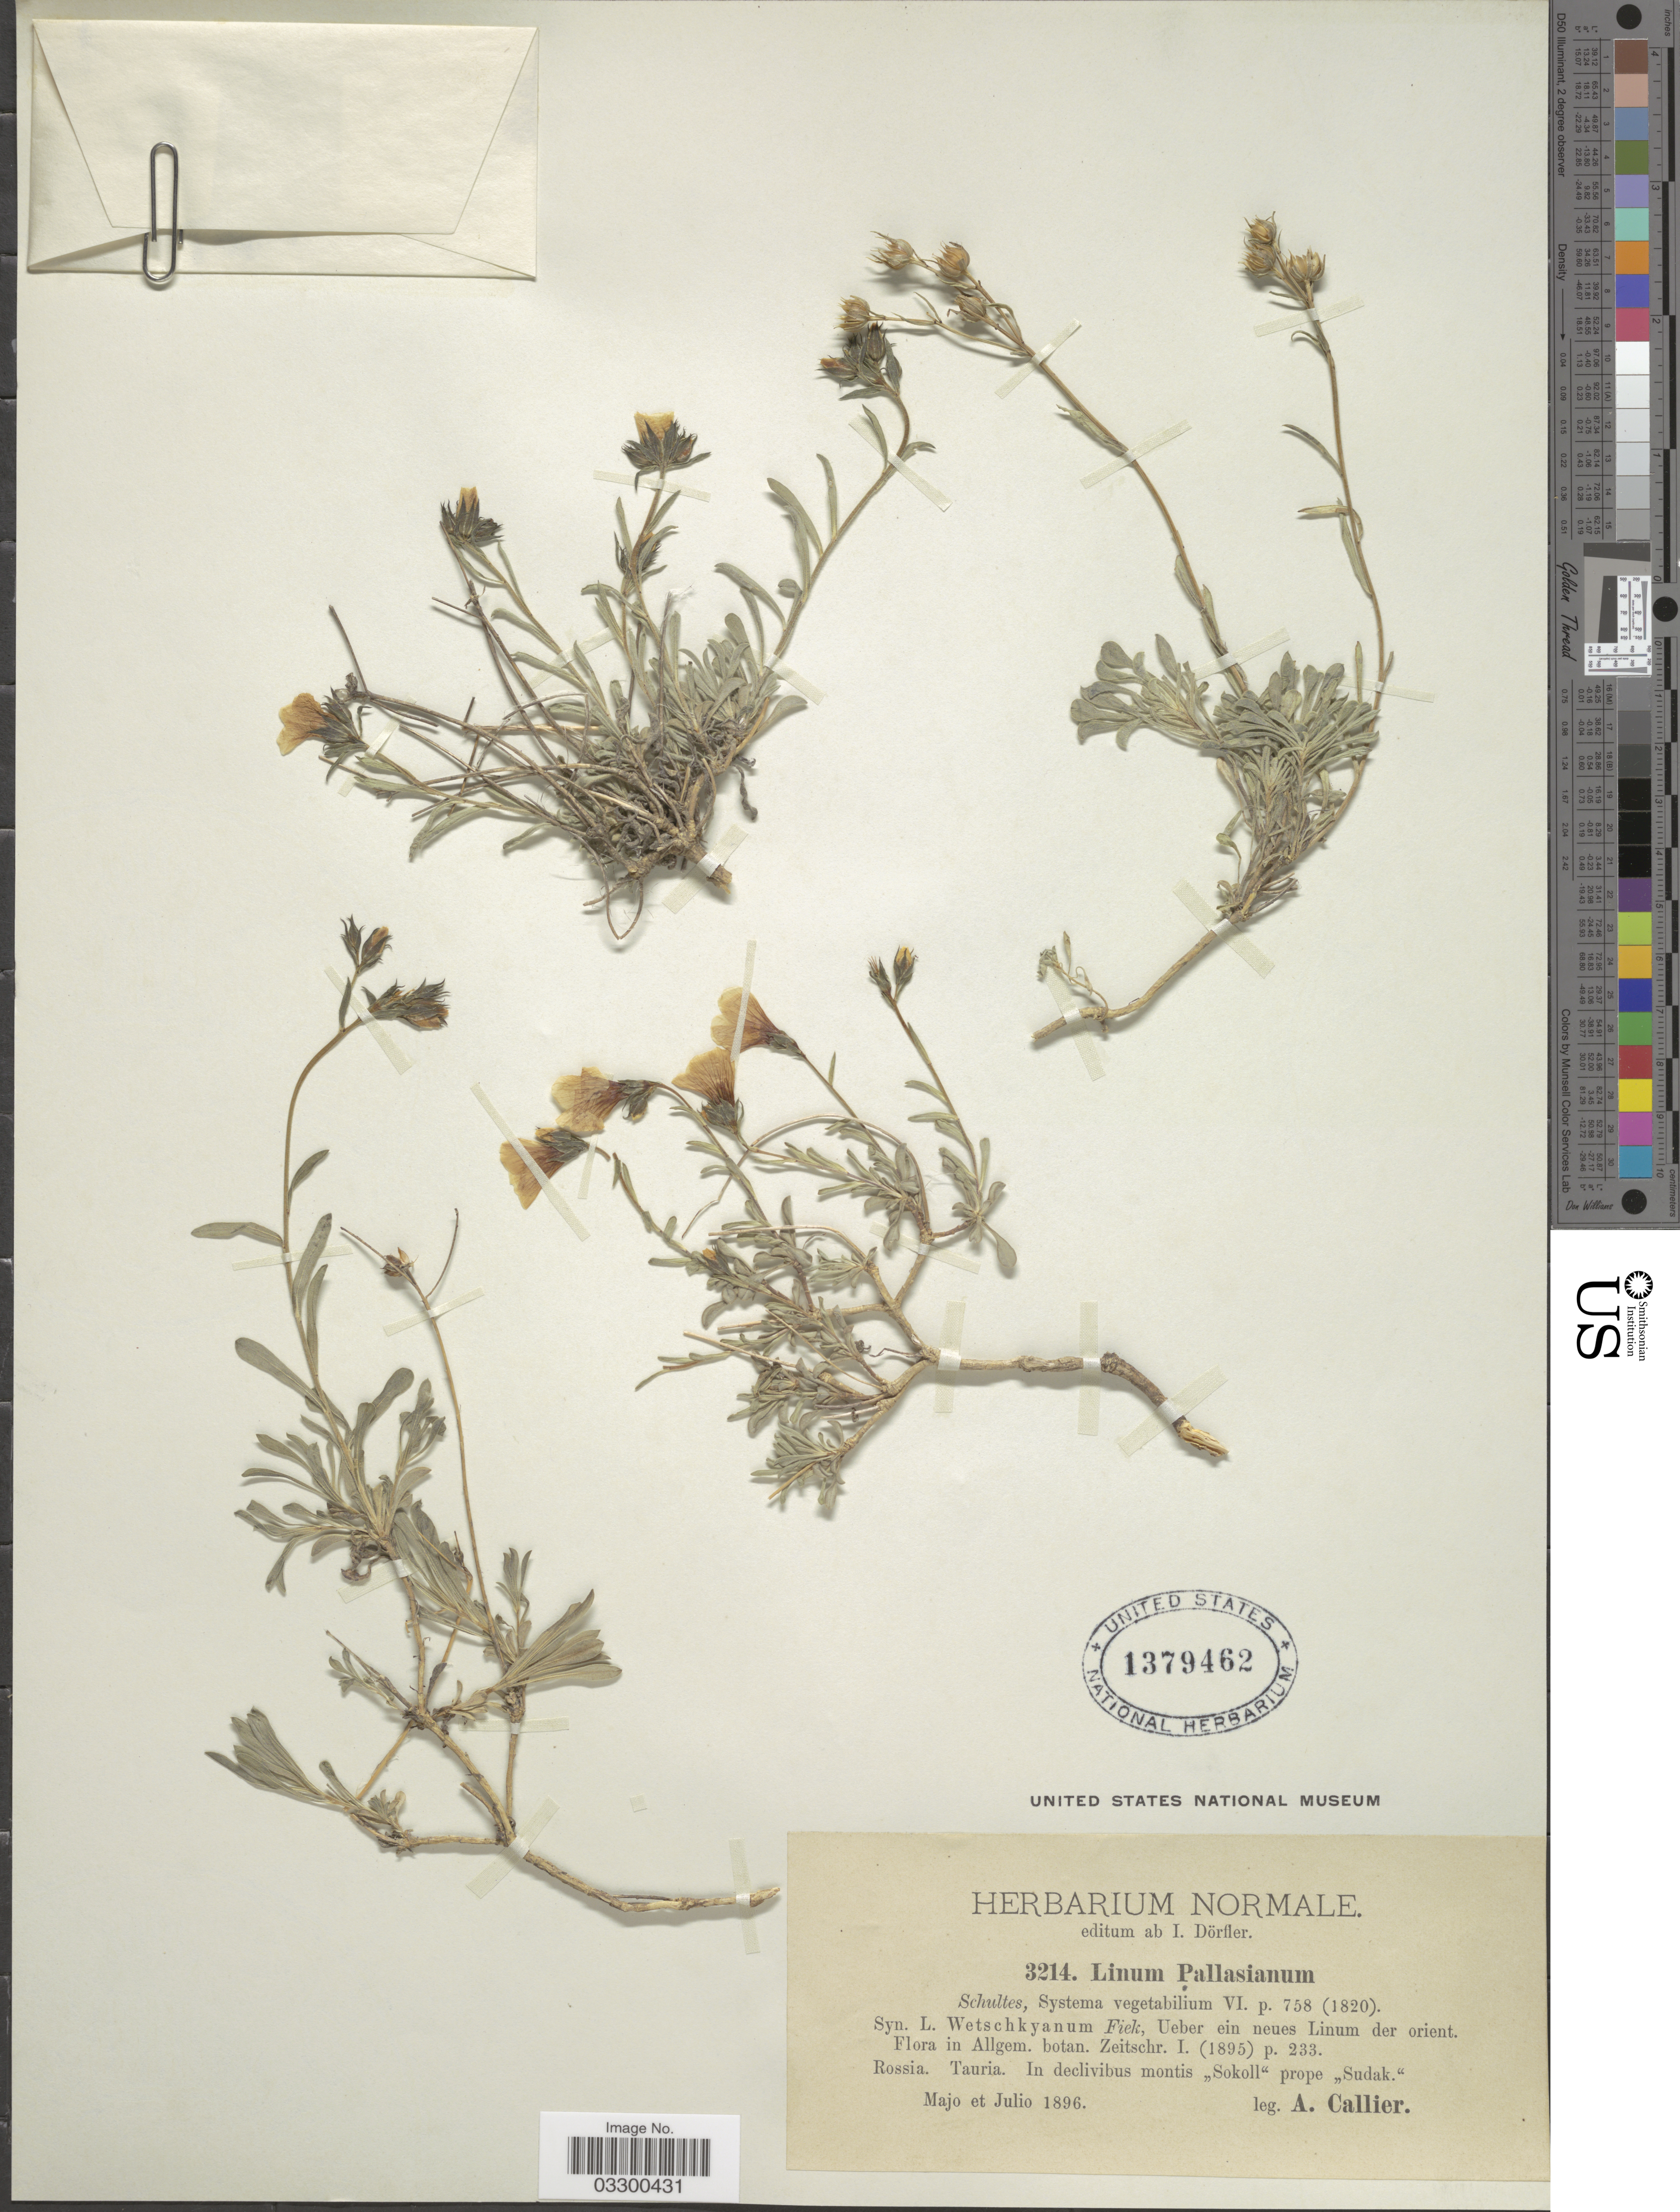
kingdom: Plantae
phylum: Tracheophyta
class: Magnoliopsida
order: Malpighiales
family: Linaceae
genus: Linum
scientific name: Linum pallasianum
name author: Schult.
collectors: A. Callier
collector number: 3214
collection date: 1895-05/1896-07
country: Ukraine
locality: Rossia. Tauria. In declivibus montis "Sokoll" prope "Sudak."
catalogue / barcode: US 1379462